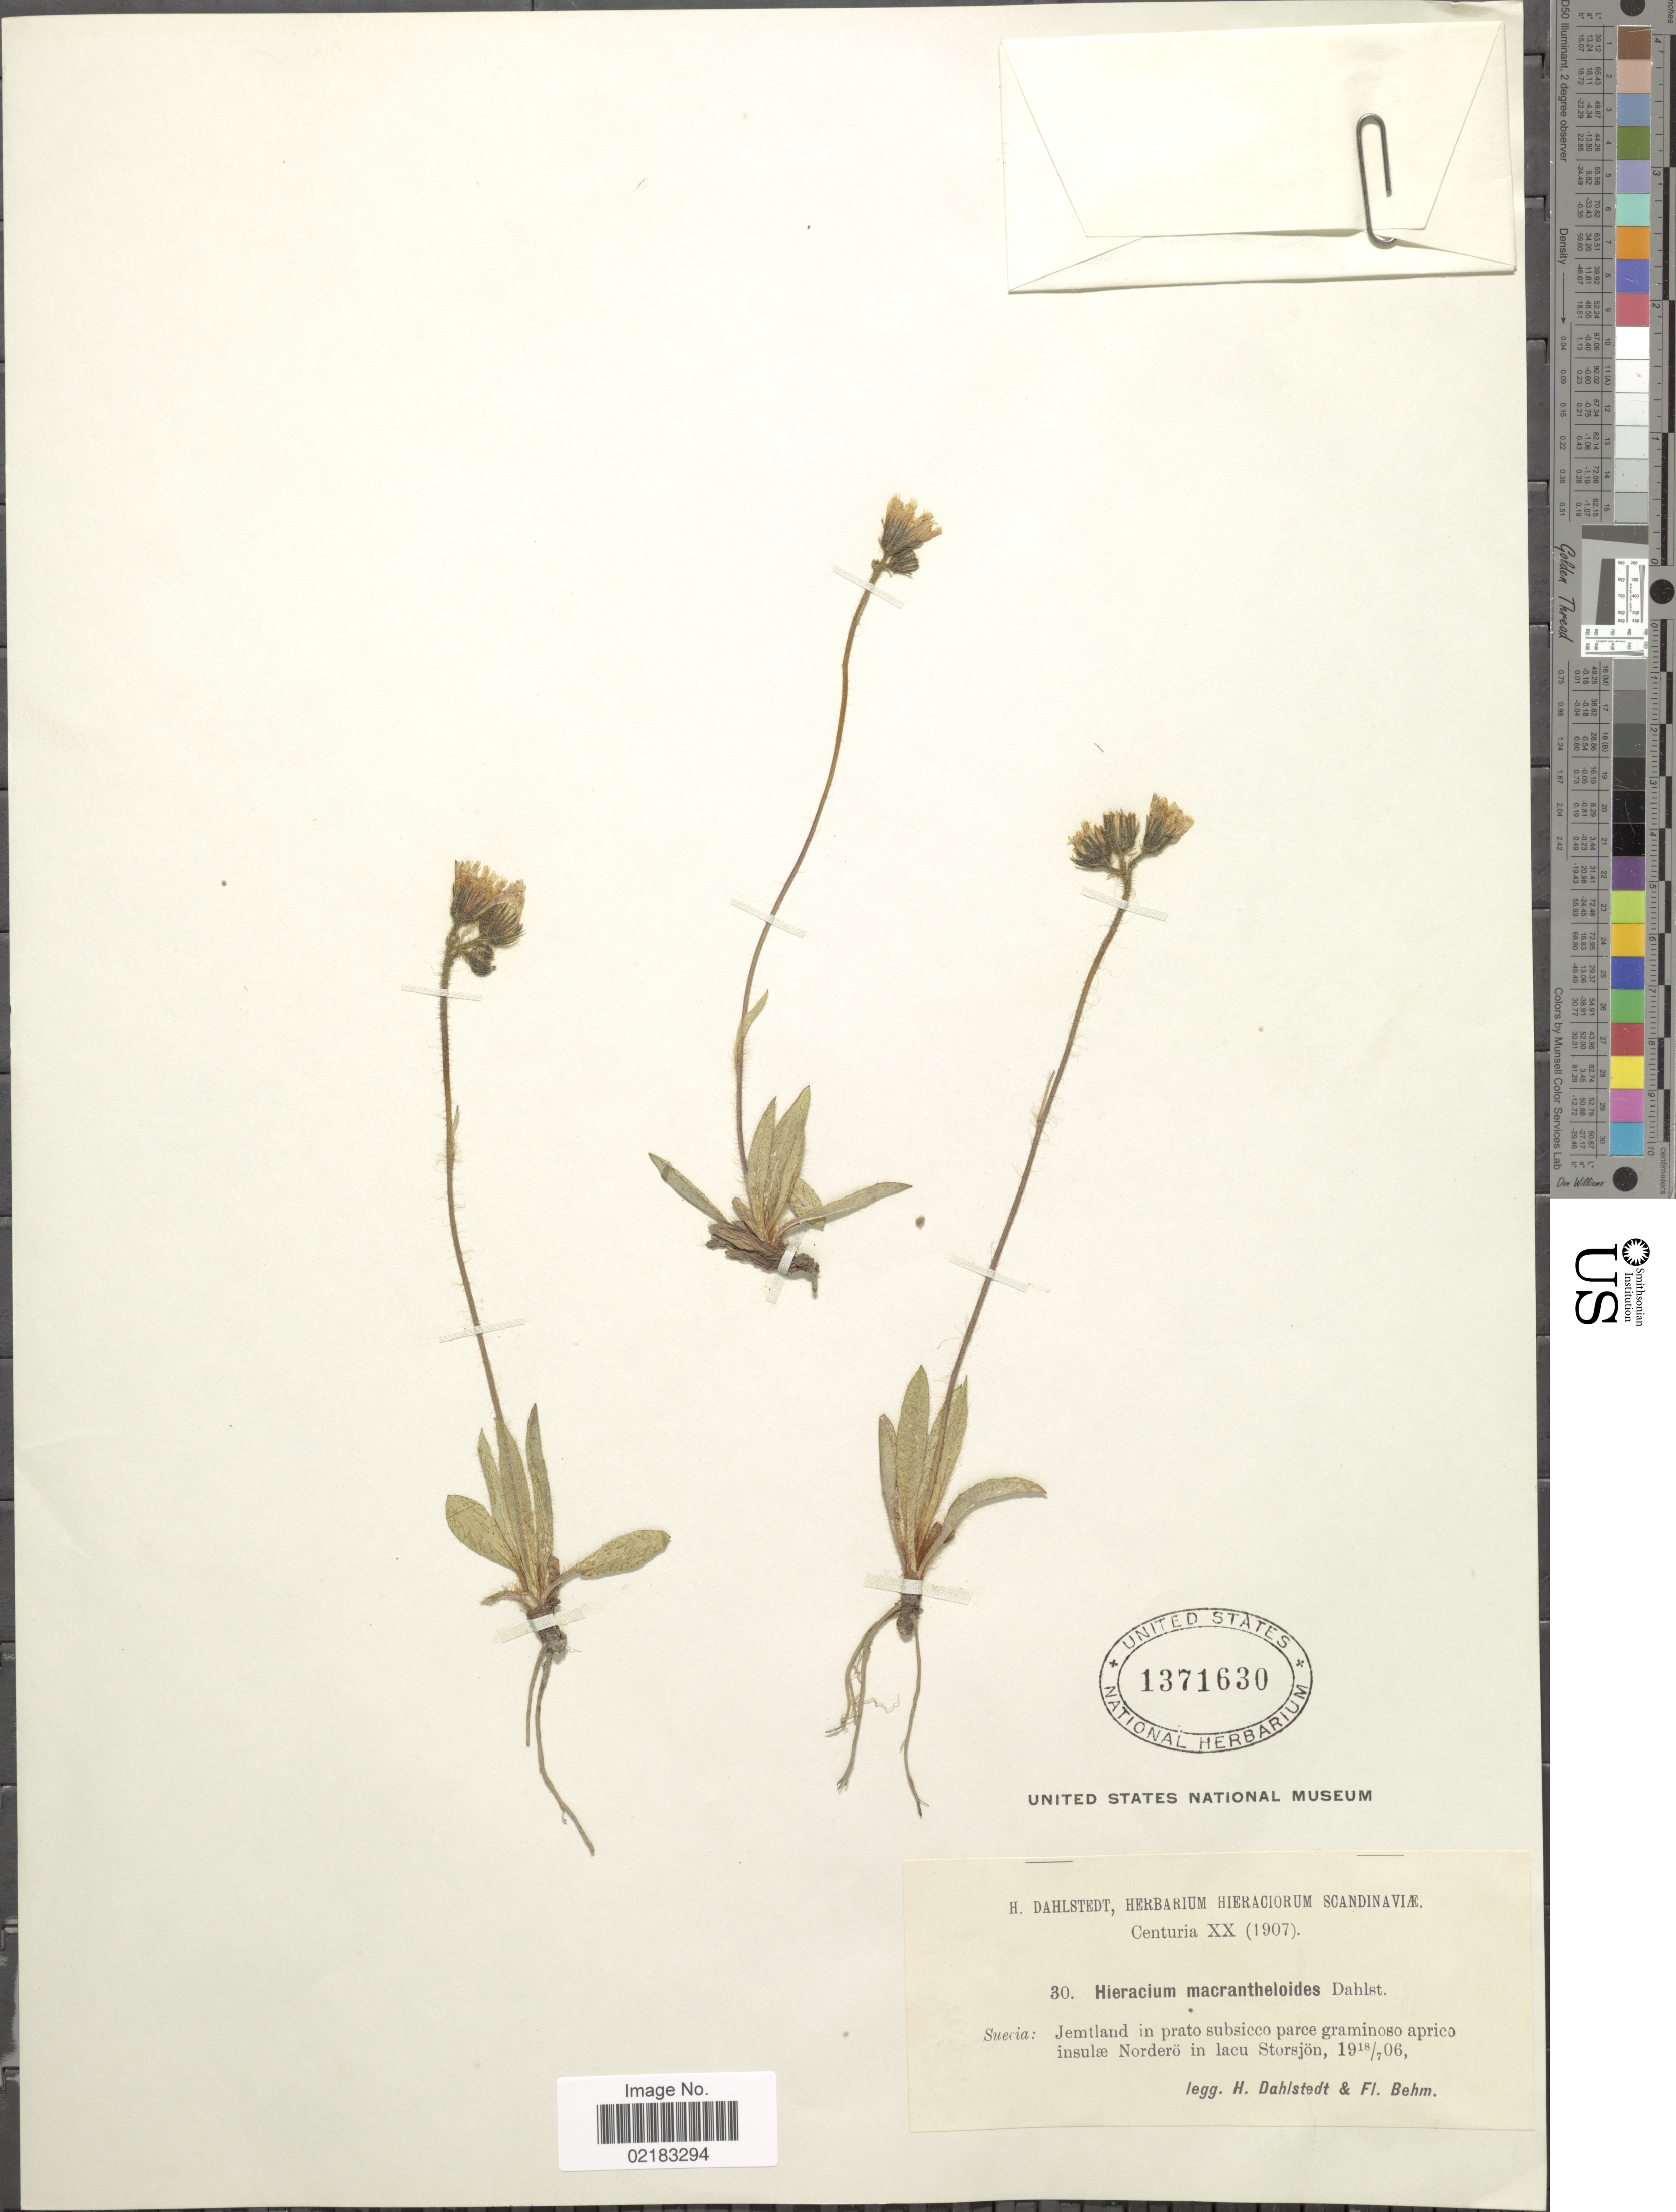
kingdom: Plantae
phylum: Tracheophyta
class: Magnoliopsida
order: Asterales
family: Asteraceae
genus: Hieracium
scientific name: Hieracium macrantheloides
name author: Zahn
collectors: H. G. Dahlstedt & F. Behm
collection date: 1906-07-18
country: Sweden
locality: Suecia: Jemtland in prato subsicci parce graminoso aprico insulae Nordero in lacu Storsjon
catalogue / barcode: US 1371630